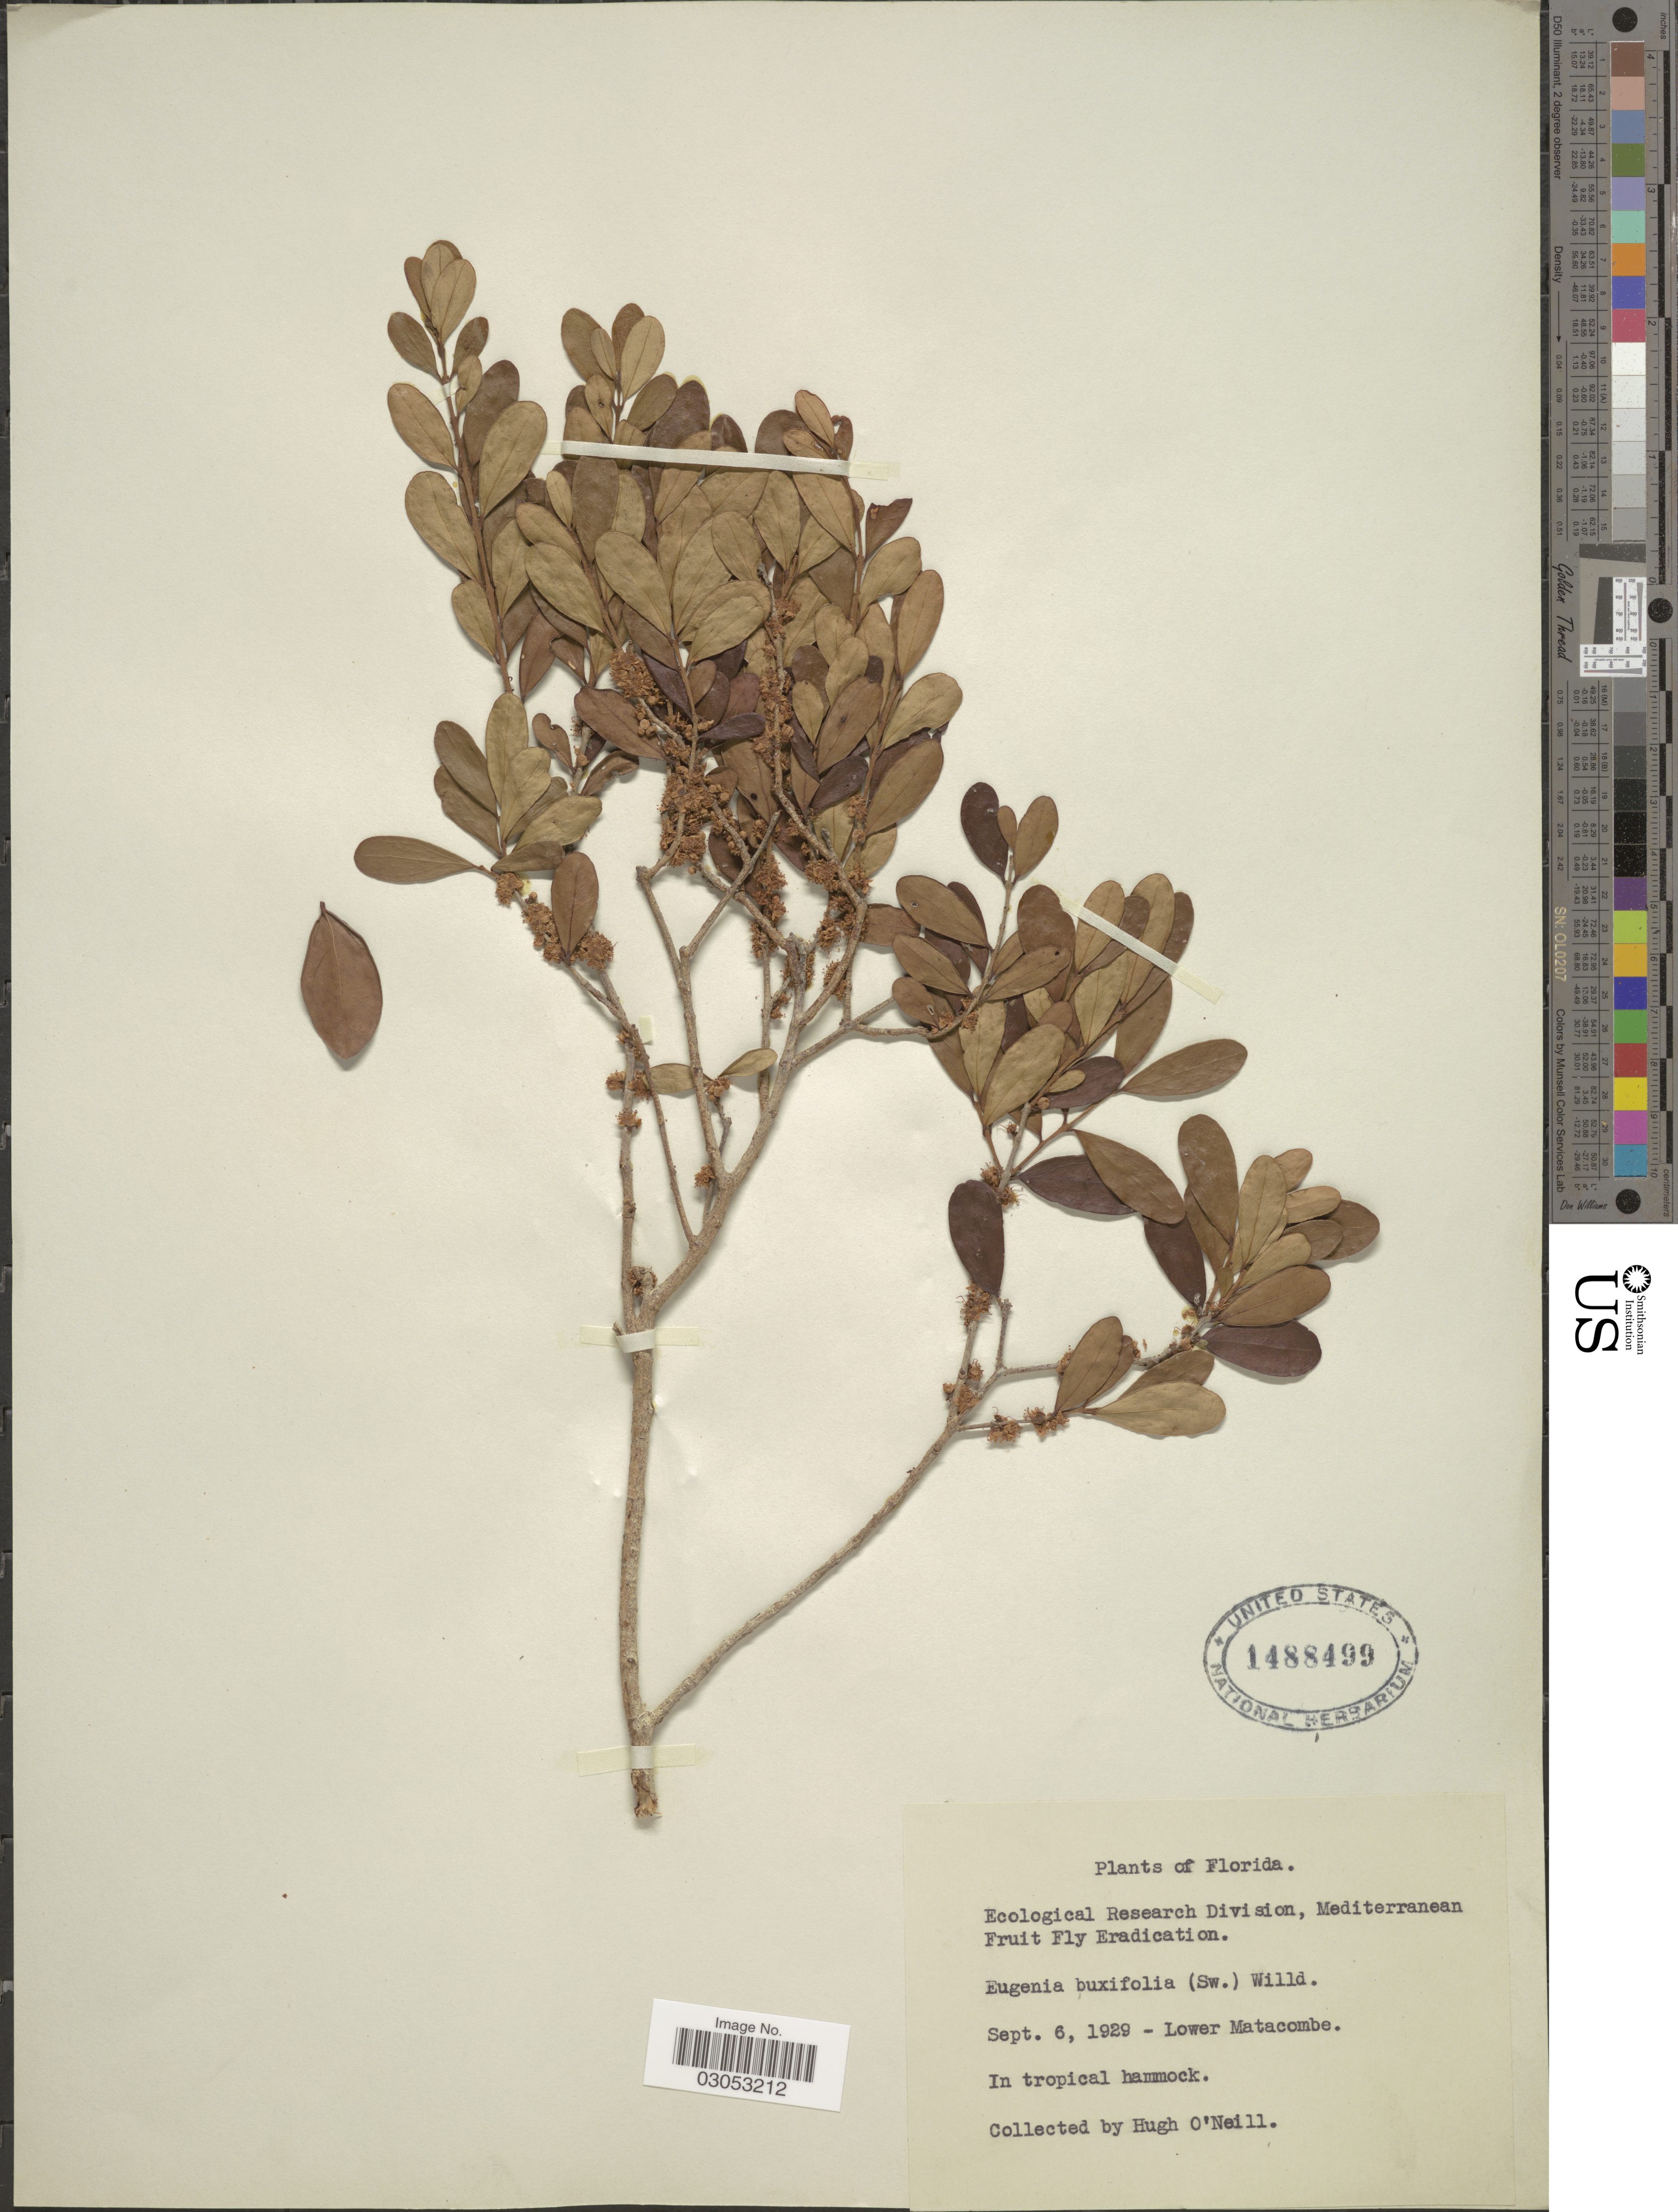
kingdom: Plantae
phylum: Tracheophyta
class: Magnoliopsida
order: Myrtales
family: Myrtaceae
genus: Eugenia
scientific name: Eugenia foetida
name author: Pers.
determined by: Strong, Mark T., (BOT), Smithsonian Institution - National Museum of Natural History (UNITED STATES)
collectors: H. O'Neill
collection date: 1929-09-06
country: United States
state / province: Florida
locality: Lower Matacombe.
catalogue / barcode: US 1488499